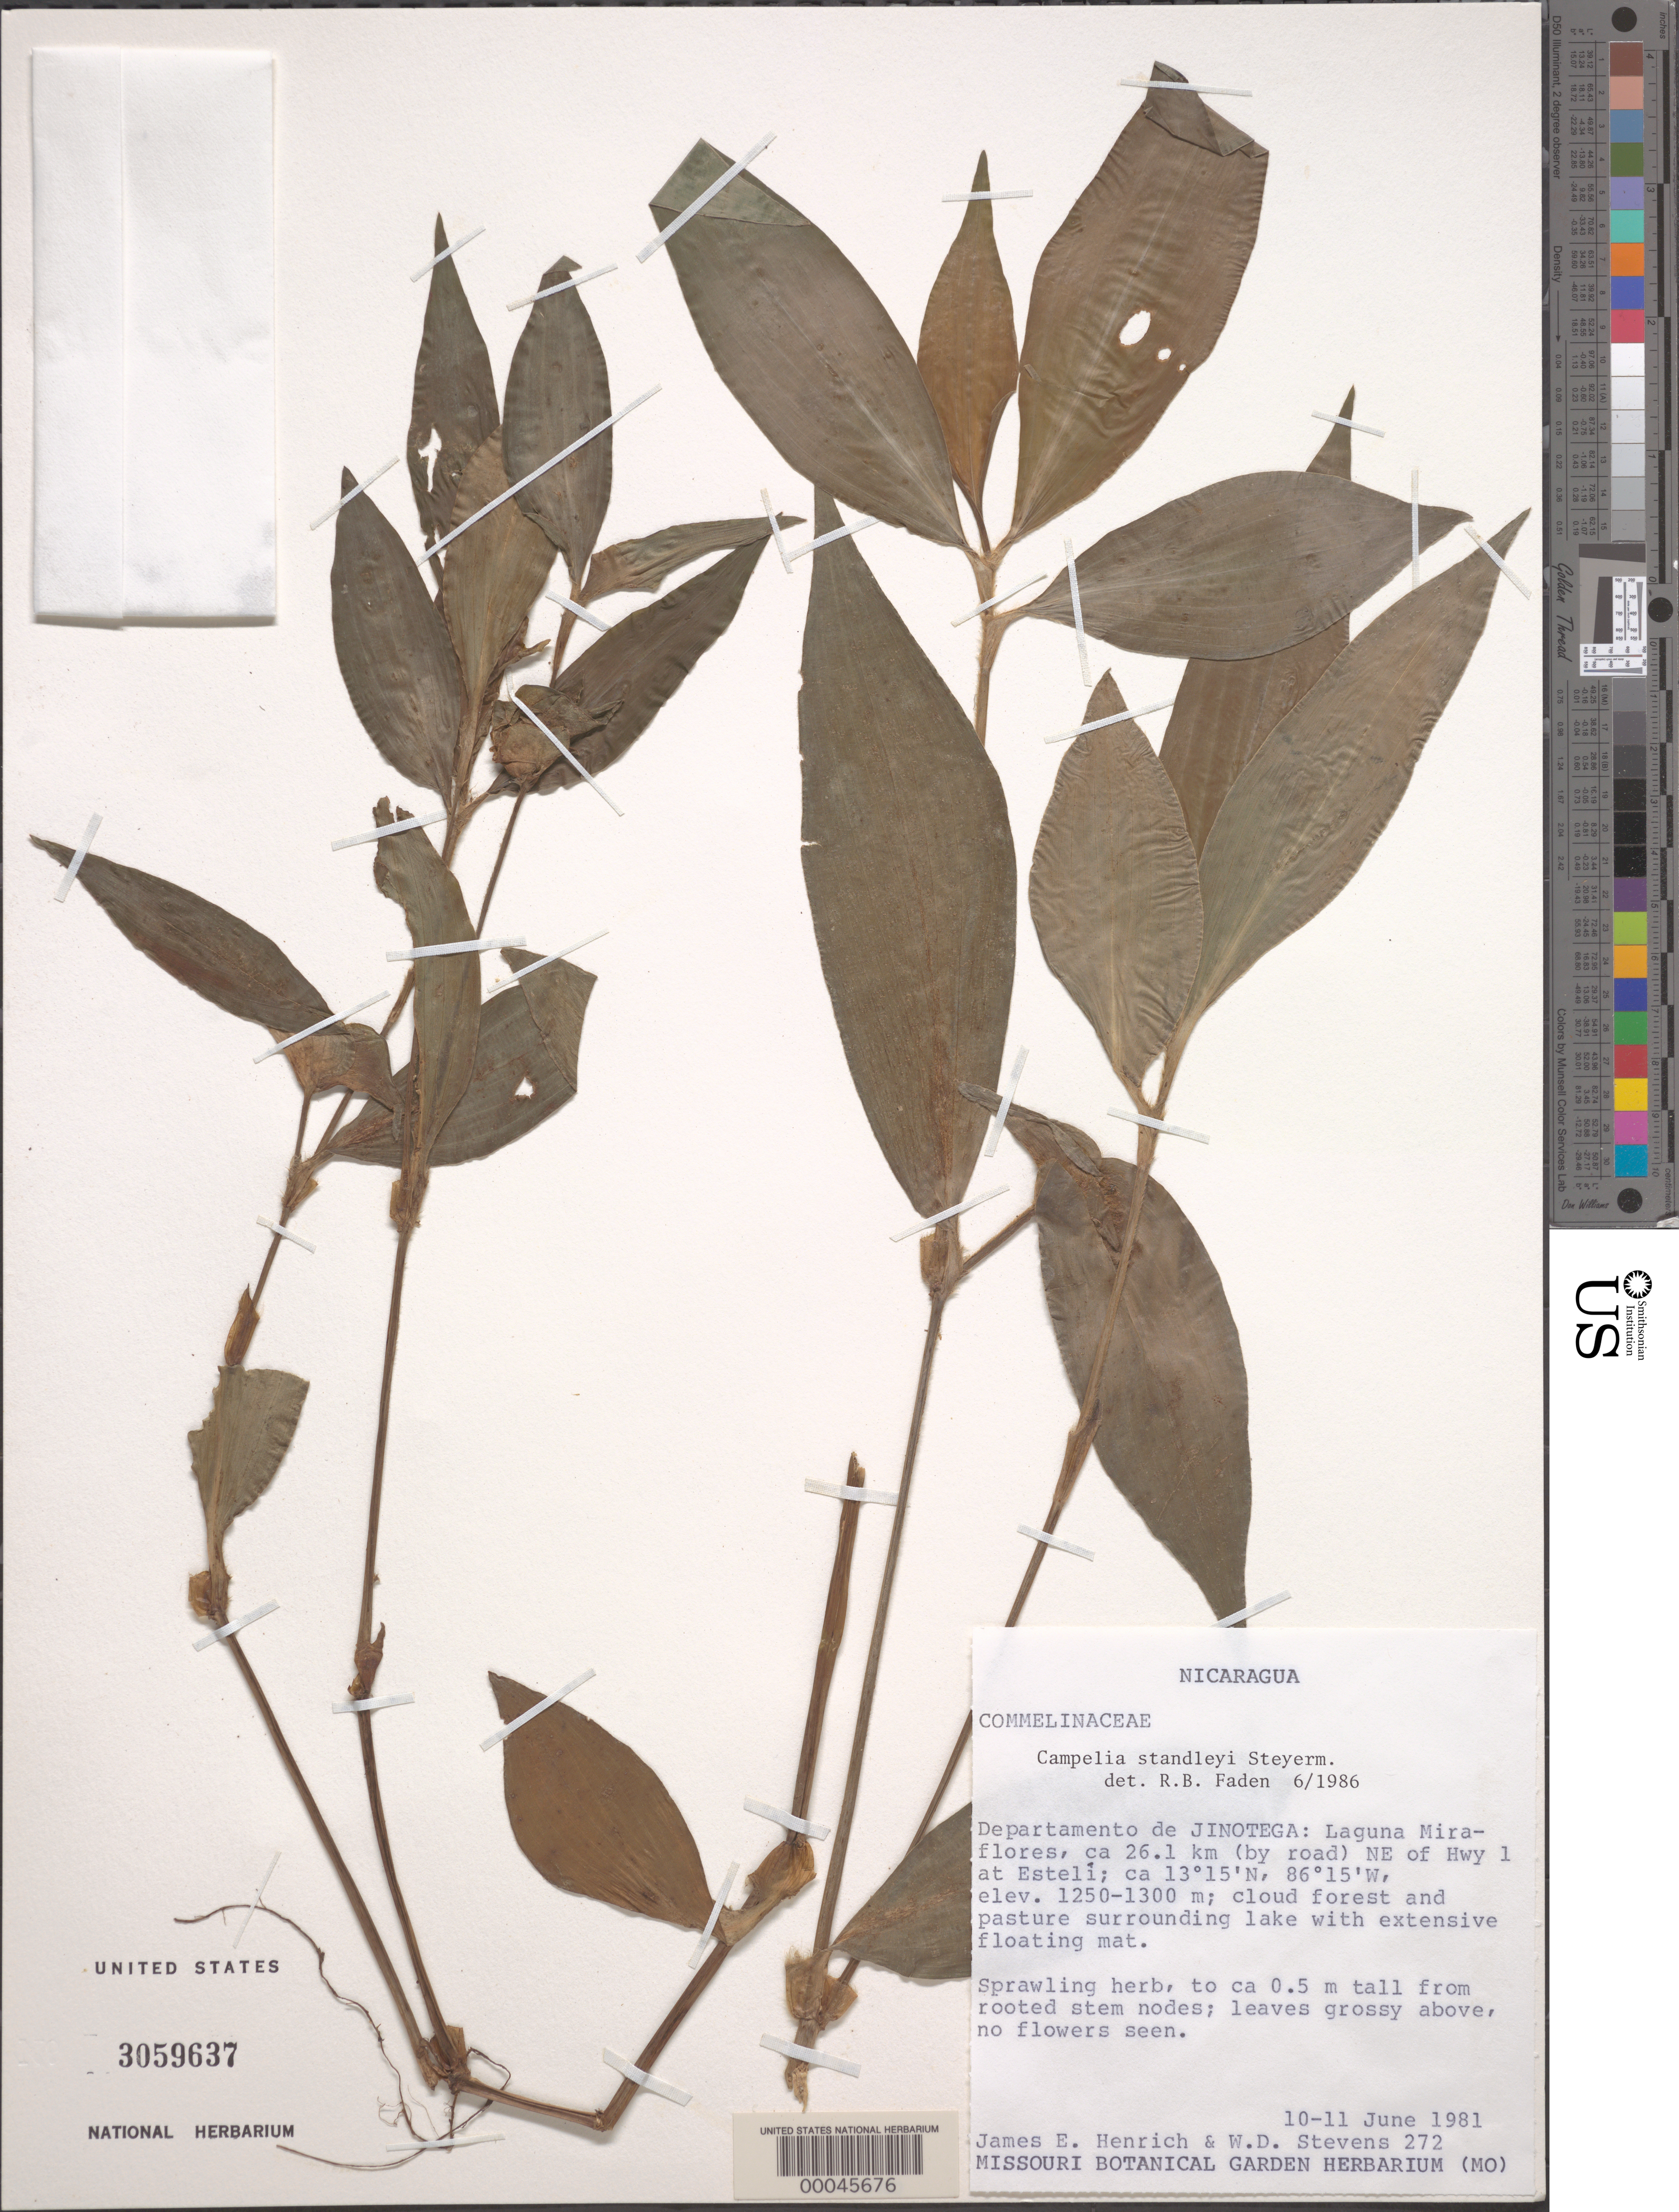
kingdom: Plantae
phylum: Tracheophyta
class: Liliopsida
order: Commelinales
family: Commelinaceae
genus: Tradescantia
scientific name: Tradescantia soconuscana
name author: Steyerm.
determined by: Faden, Robert B., (US), Smithsonian Institution - National Museum of Natural History (UNITED STATES)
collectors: J. Henrich & W. D. Stevens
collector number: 272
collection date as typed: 10 Jun 1981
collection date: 1981-06-10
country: Nicaragua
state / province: Jinotega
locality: Laguna miraflores, ne of hwy at esteli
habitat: Cloud forest and pasture surrounding lake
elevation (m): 1250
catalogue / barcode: US 3059637